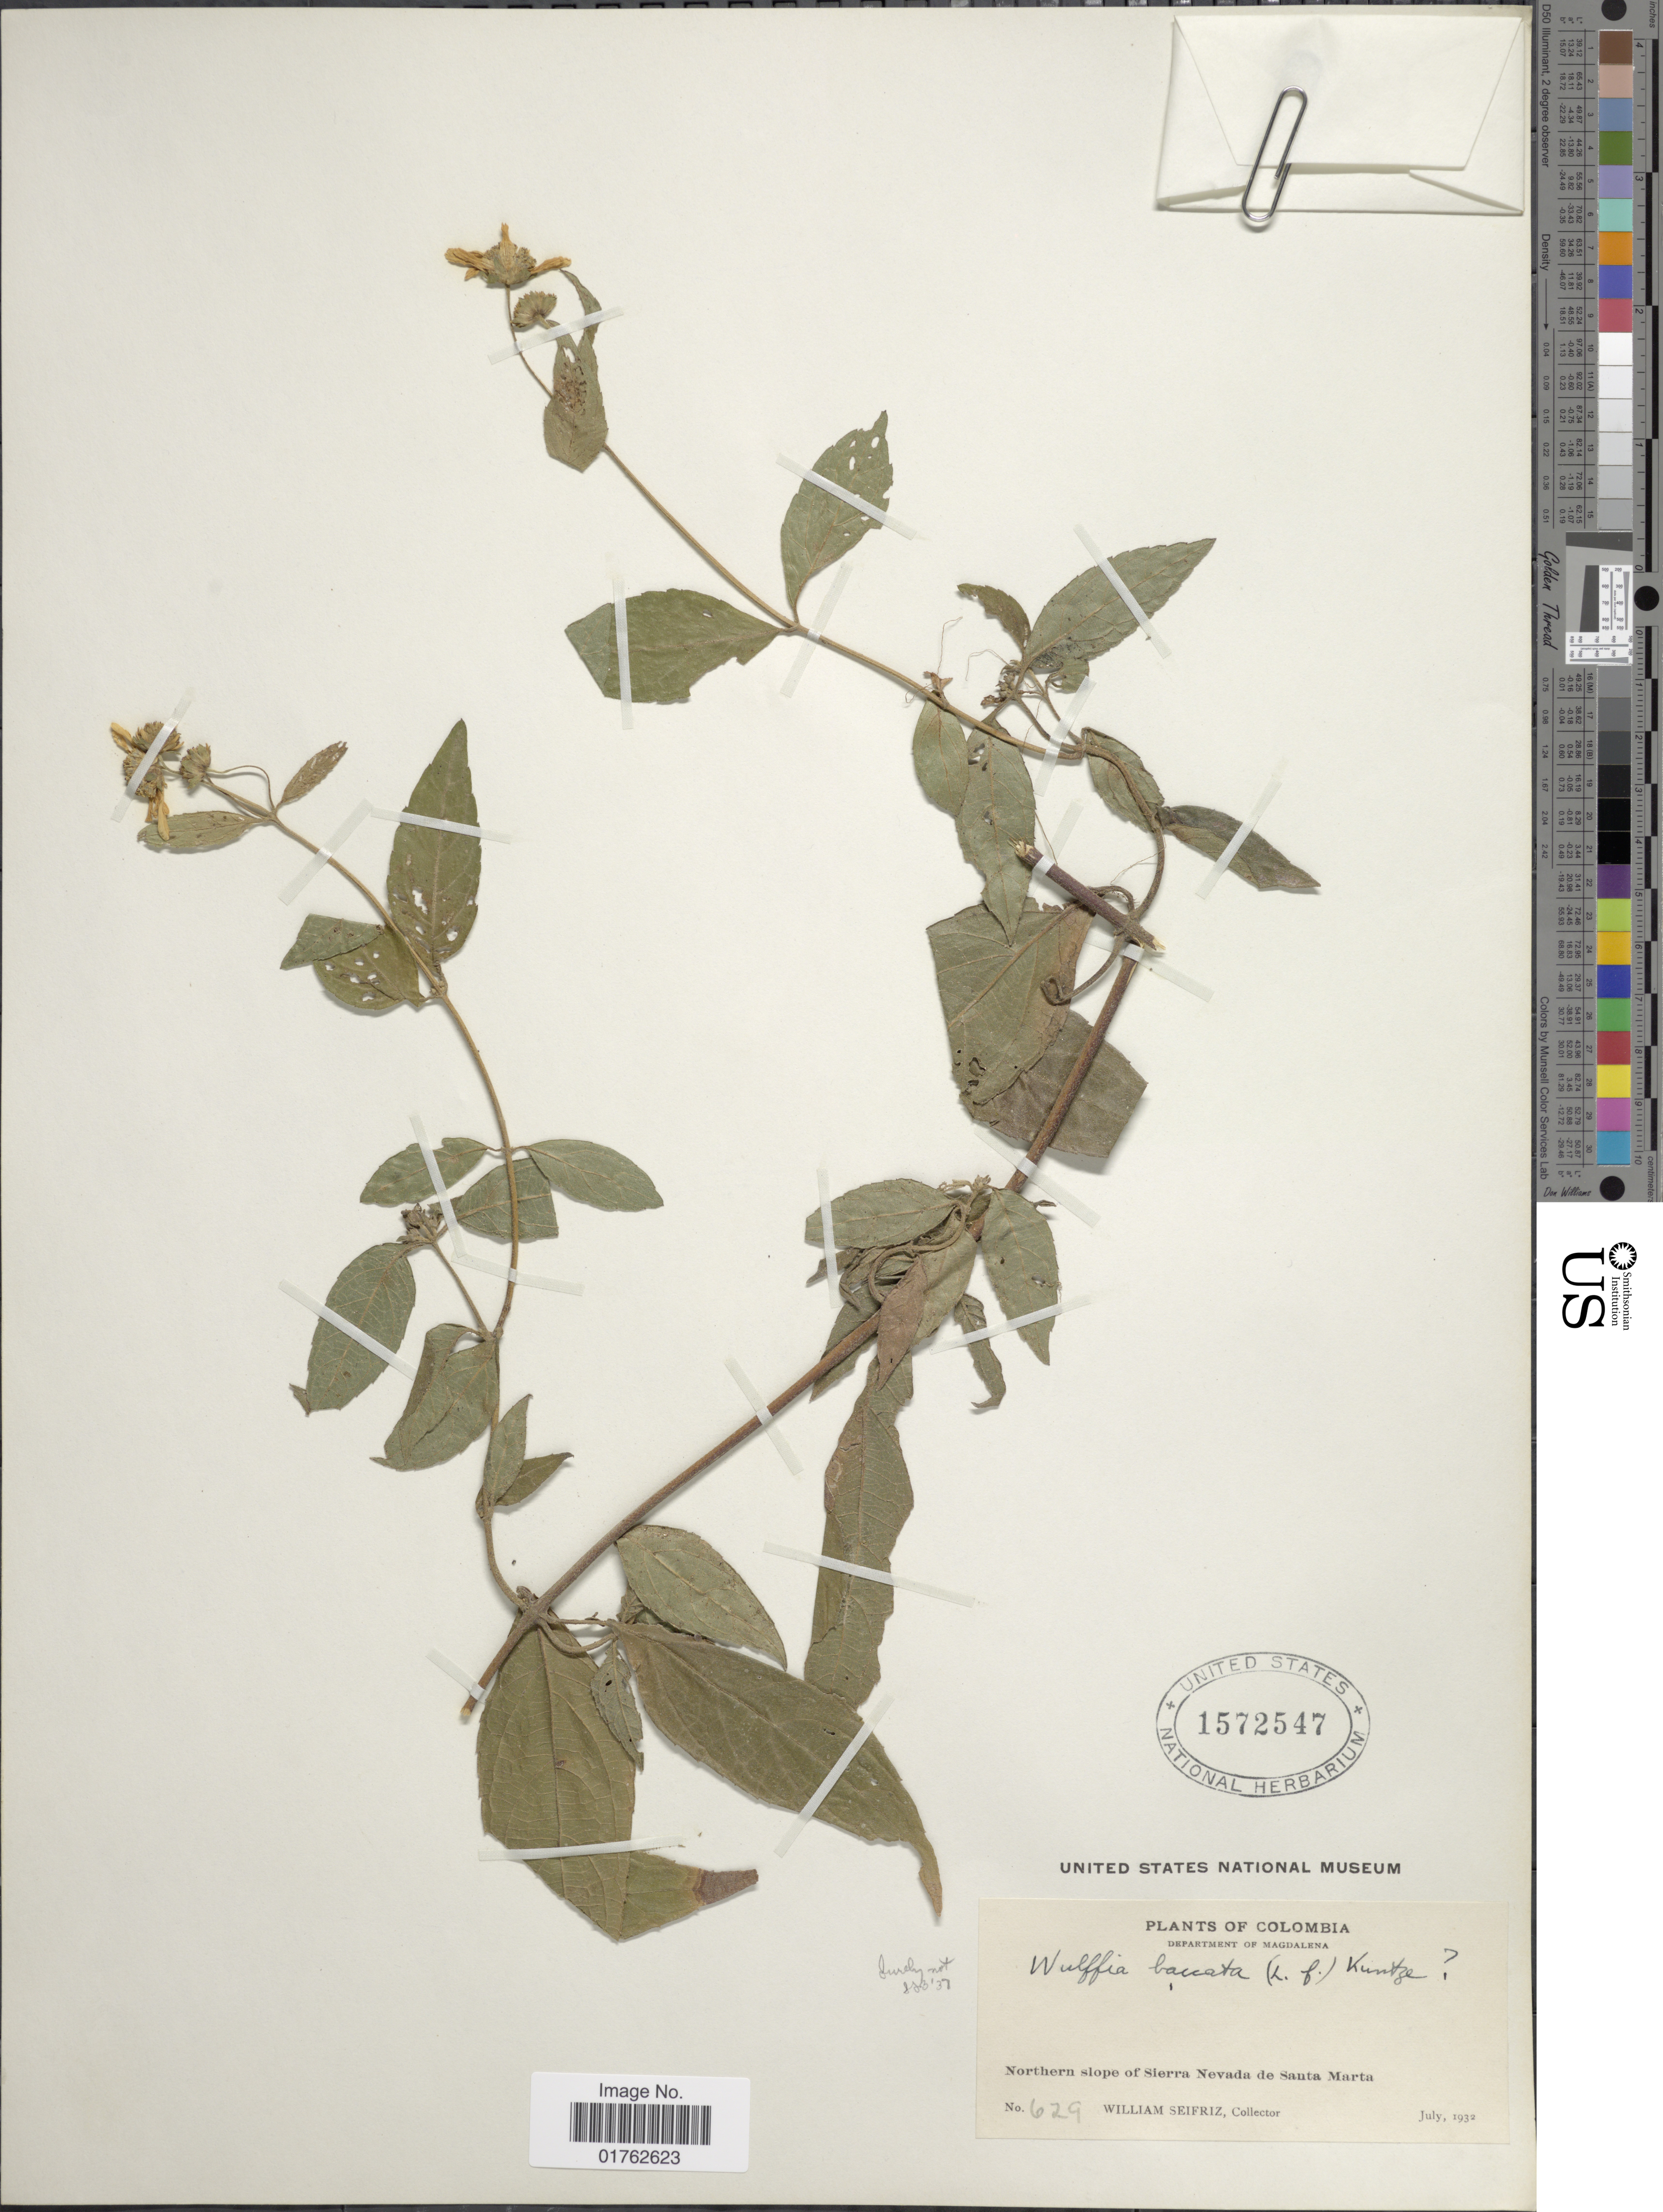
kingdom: Plantae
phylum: Tracheophyta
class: Magnoliopsida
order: Asterales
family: Asteraceae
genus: Wulffia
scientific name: Wulffia baccata var. baccata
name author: (L.) Kuntze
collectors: W. Seifriz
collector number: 629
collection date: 1932-07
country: Colombia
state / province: Magdalena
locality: Department of Magdalena, Northern slope of Sierra Nevada de Santa Maria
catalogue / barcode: US 1572547